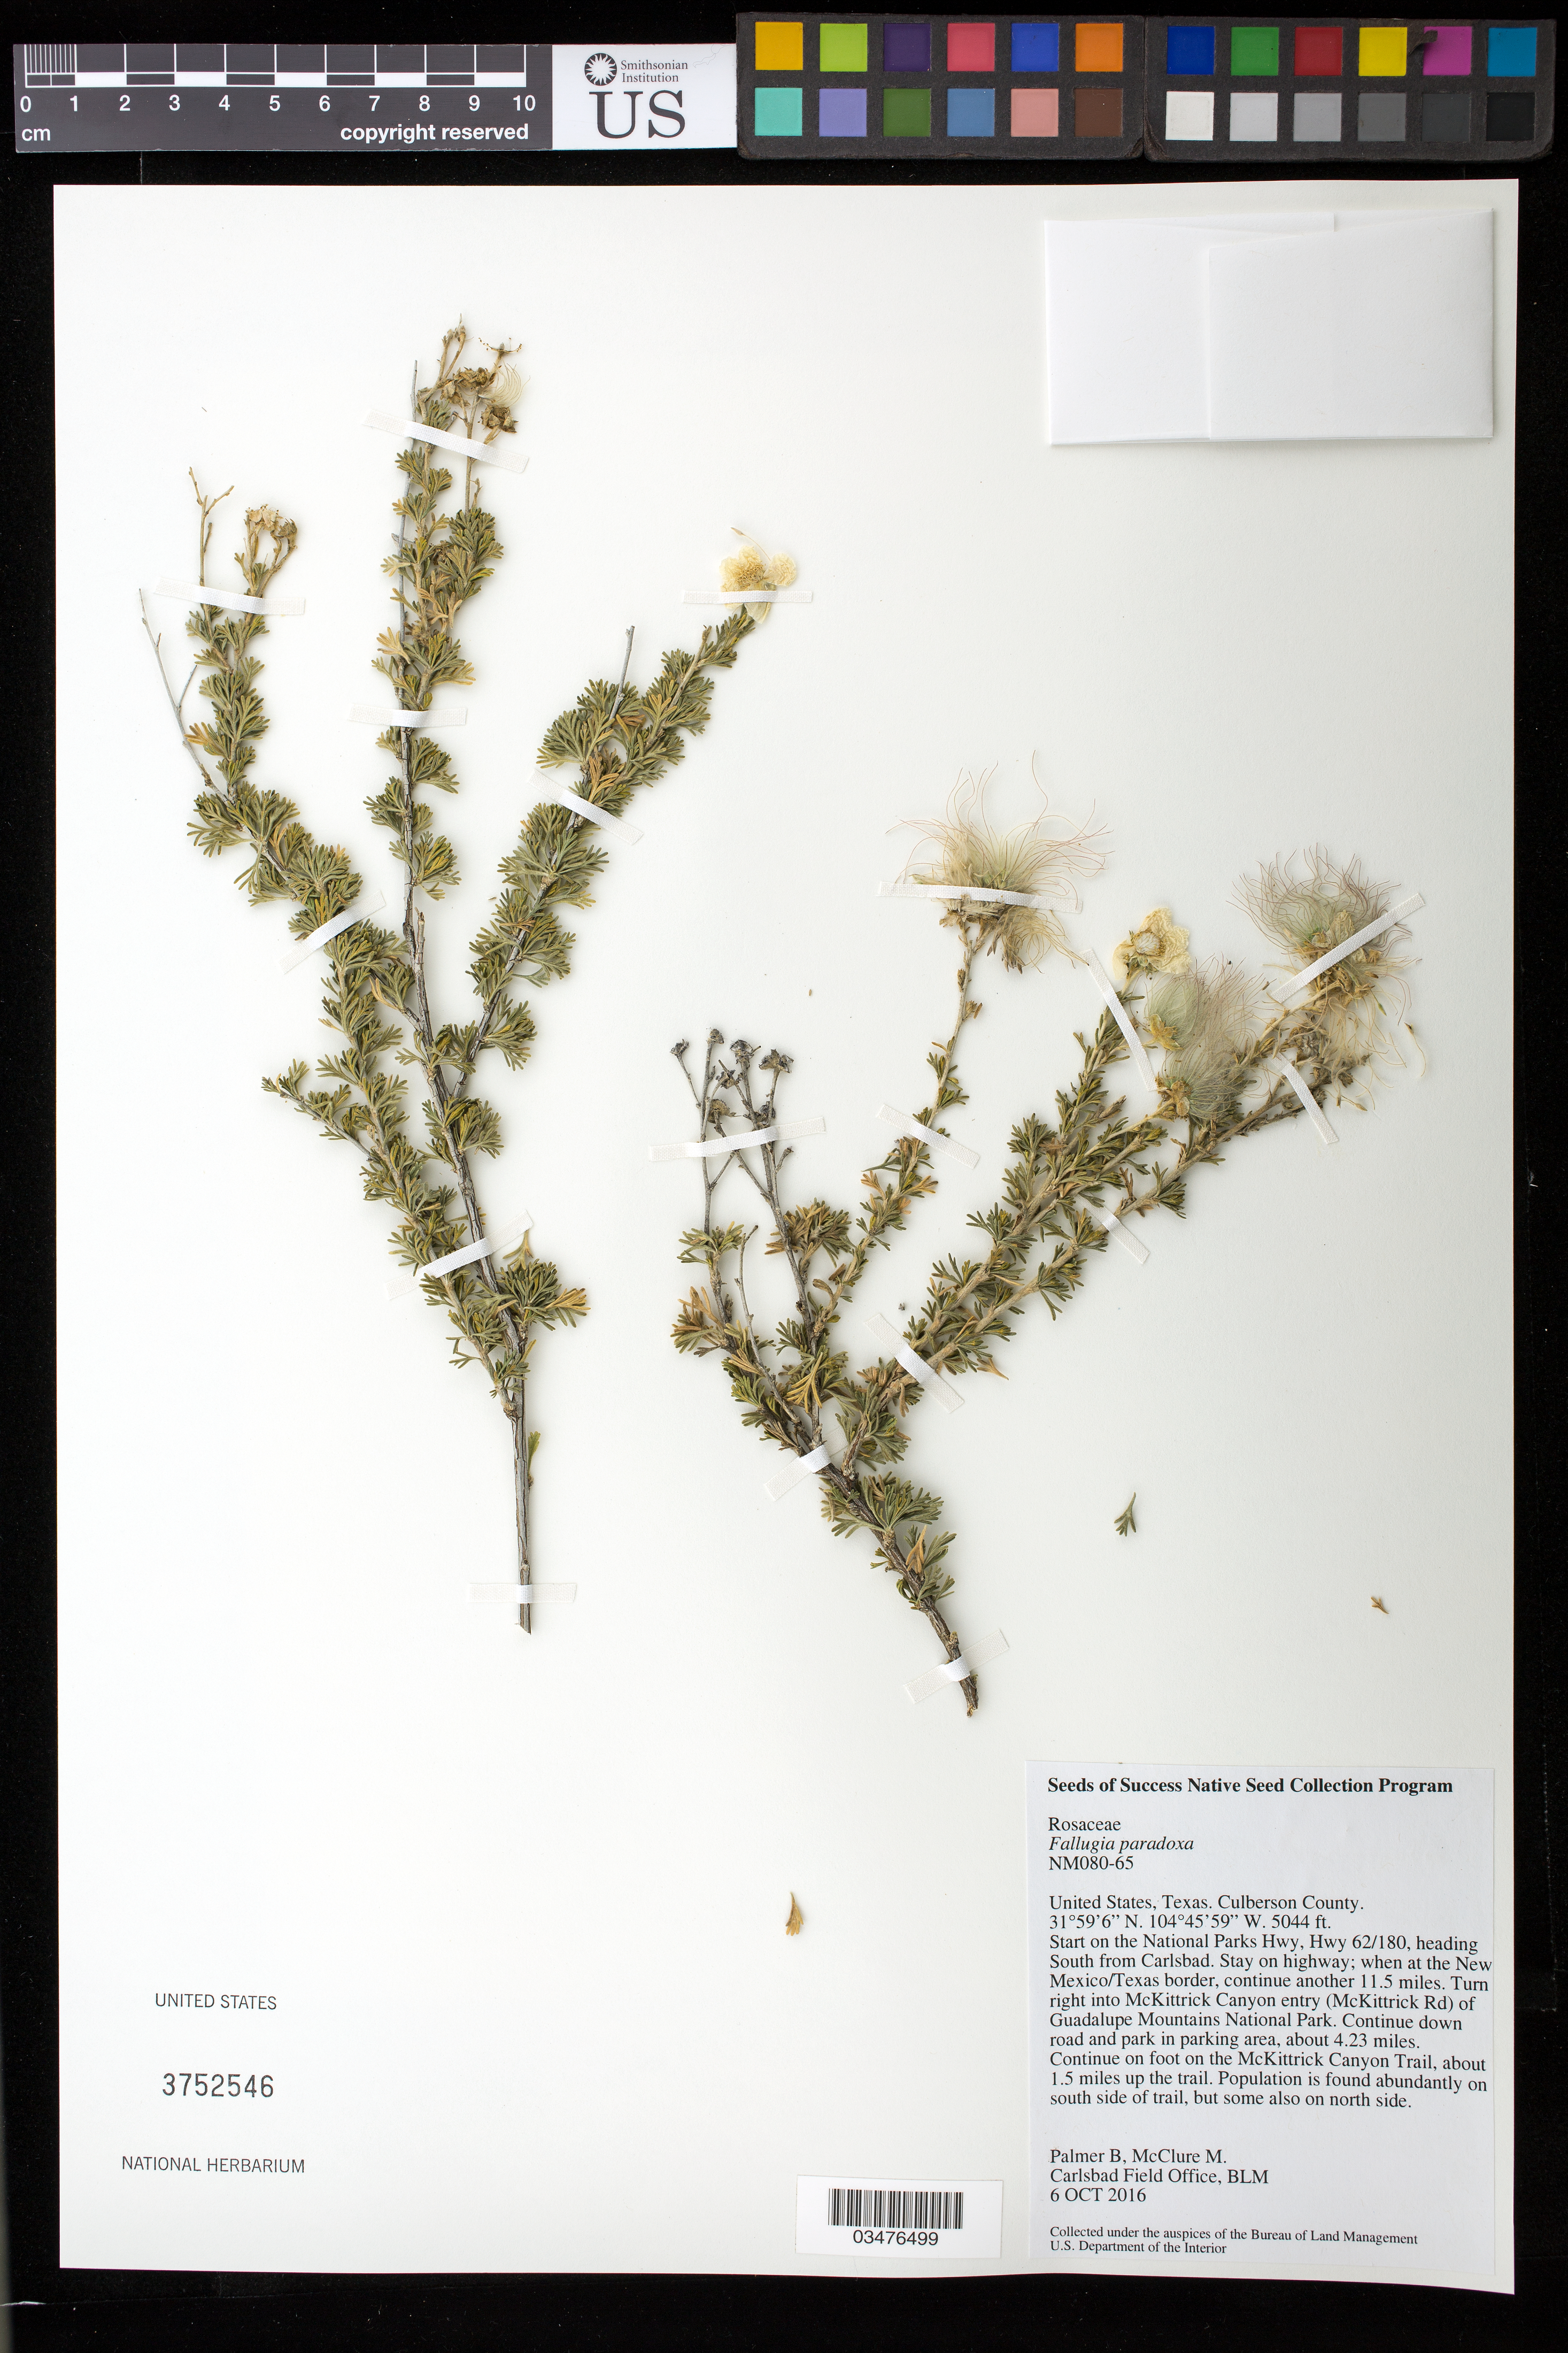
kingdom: Plantae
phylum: Tracheophyta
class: Magnoliopsida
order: Rosales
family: Rosaceae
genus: Fallugia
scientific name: Fallugia paradoxa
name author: (D. Don ex Tilloch & T. Taylor) Endl. ex Torr.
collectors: B. Palmer & M. McClure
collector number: NM080-65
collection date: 2016-10-06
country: United States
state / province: Texas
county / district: Culberson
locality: Guadalupe Mountains National Park, McKittrick Canyon Trail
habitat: MCB- McKittrick-Riverwash complex, flooded, 0-3 percent slopes; found amongsts LRH- Lostpeak-Rock outcrop complex, 40-95 percent slopes. Ecological site name from websoilsurvey.sc.egov.usda.gov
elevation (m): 1537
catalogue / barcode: US 3752546